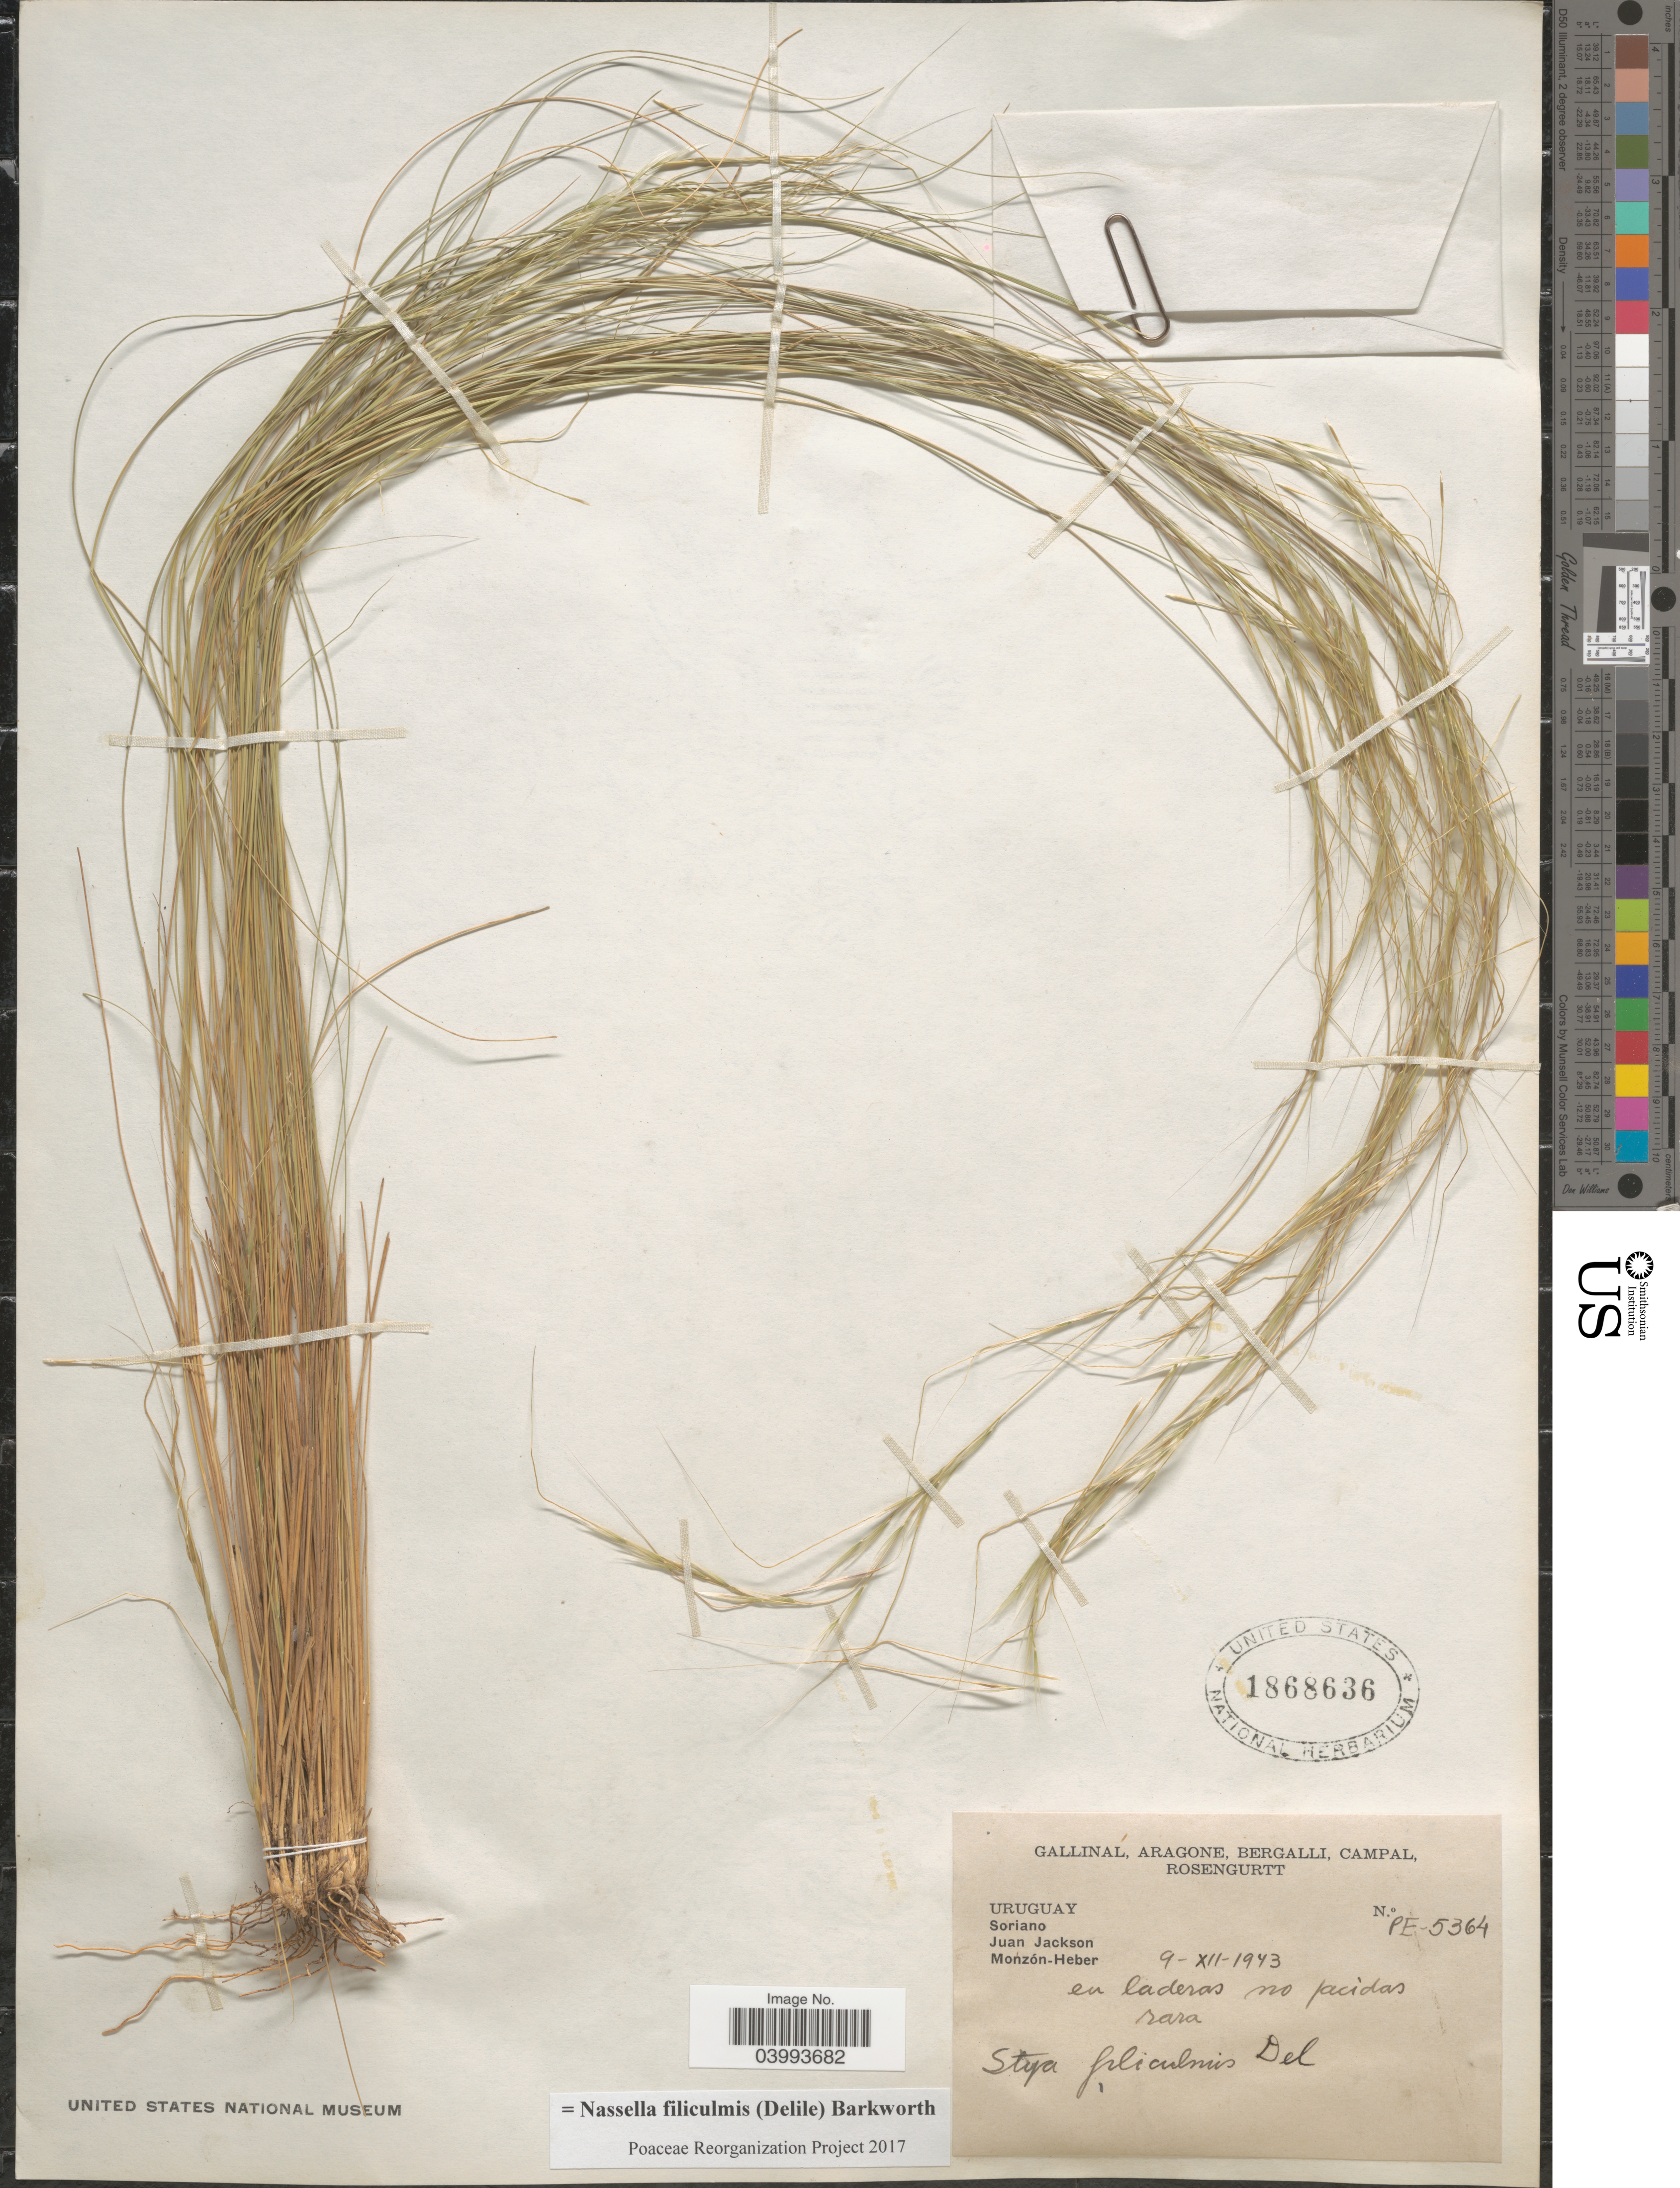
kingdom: Plantae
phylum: Tracheophyta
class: Liliopsida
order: Poales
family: Poaceae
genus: Nassella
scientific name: Nassella filiculmis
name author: (Delile) Barkworth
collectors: -. Gallinal, -- Aragone, -- Bergalli, -- Campal & Rosengurtt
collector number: PE-5364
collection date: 1943-12-09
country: Uruguay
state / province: Soriano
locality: Juan Jackson. Monzón-Heber.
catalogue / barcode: US 1868636